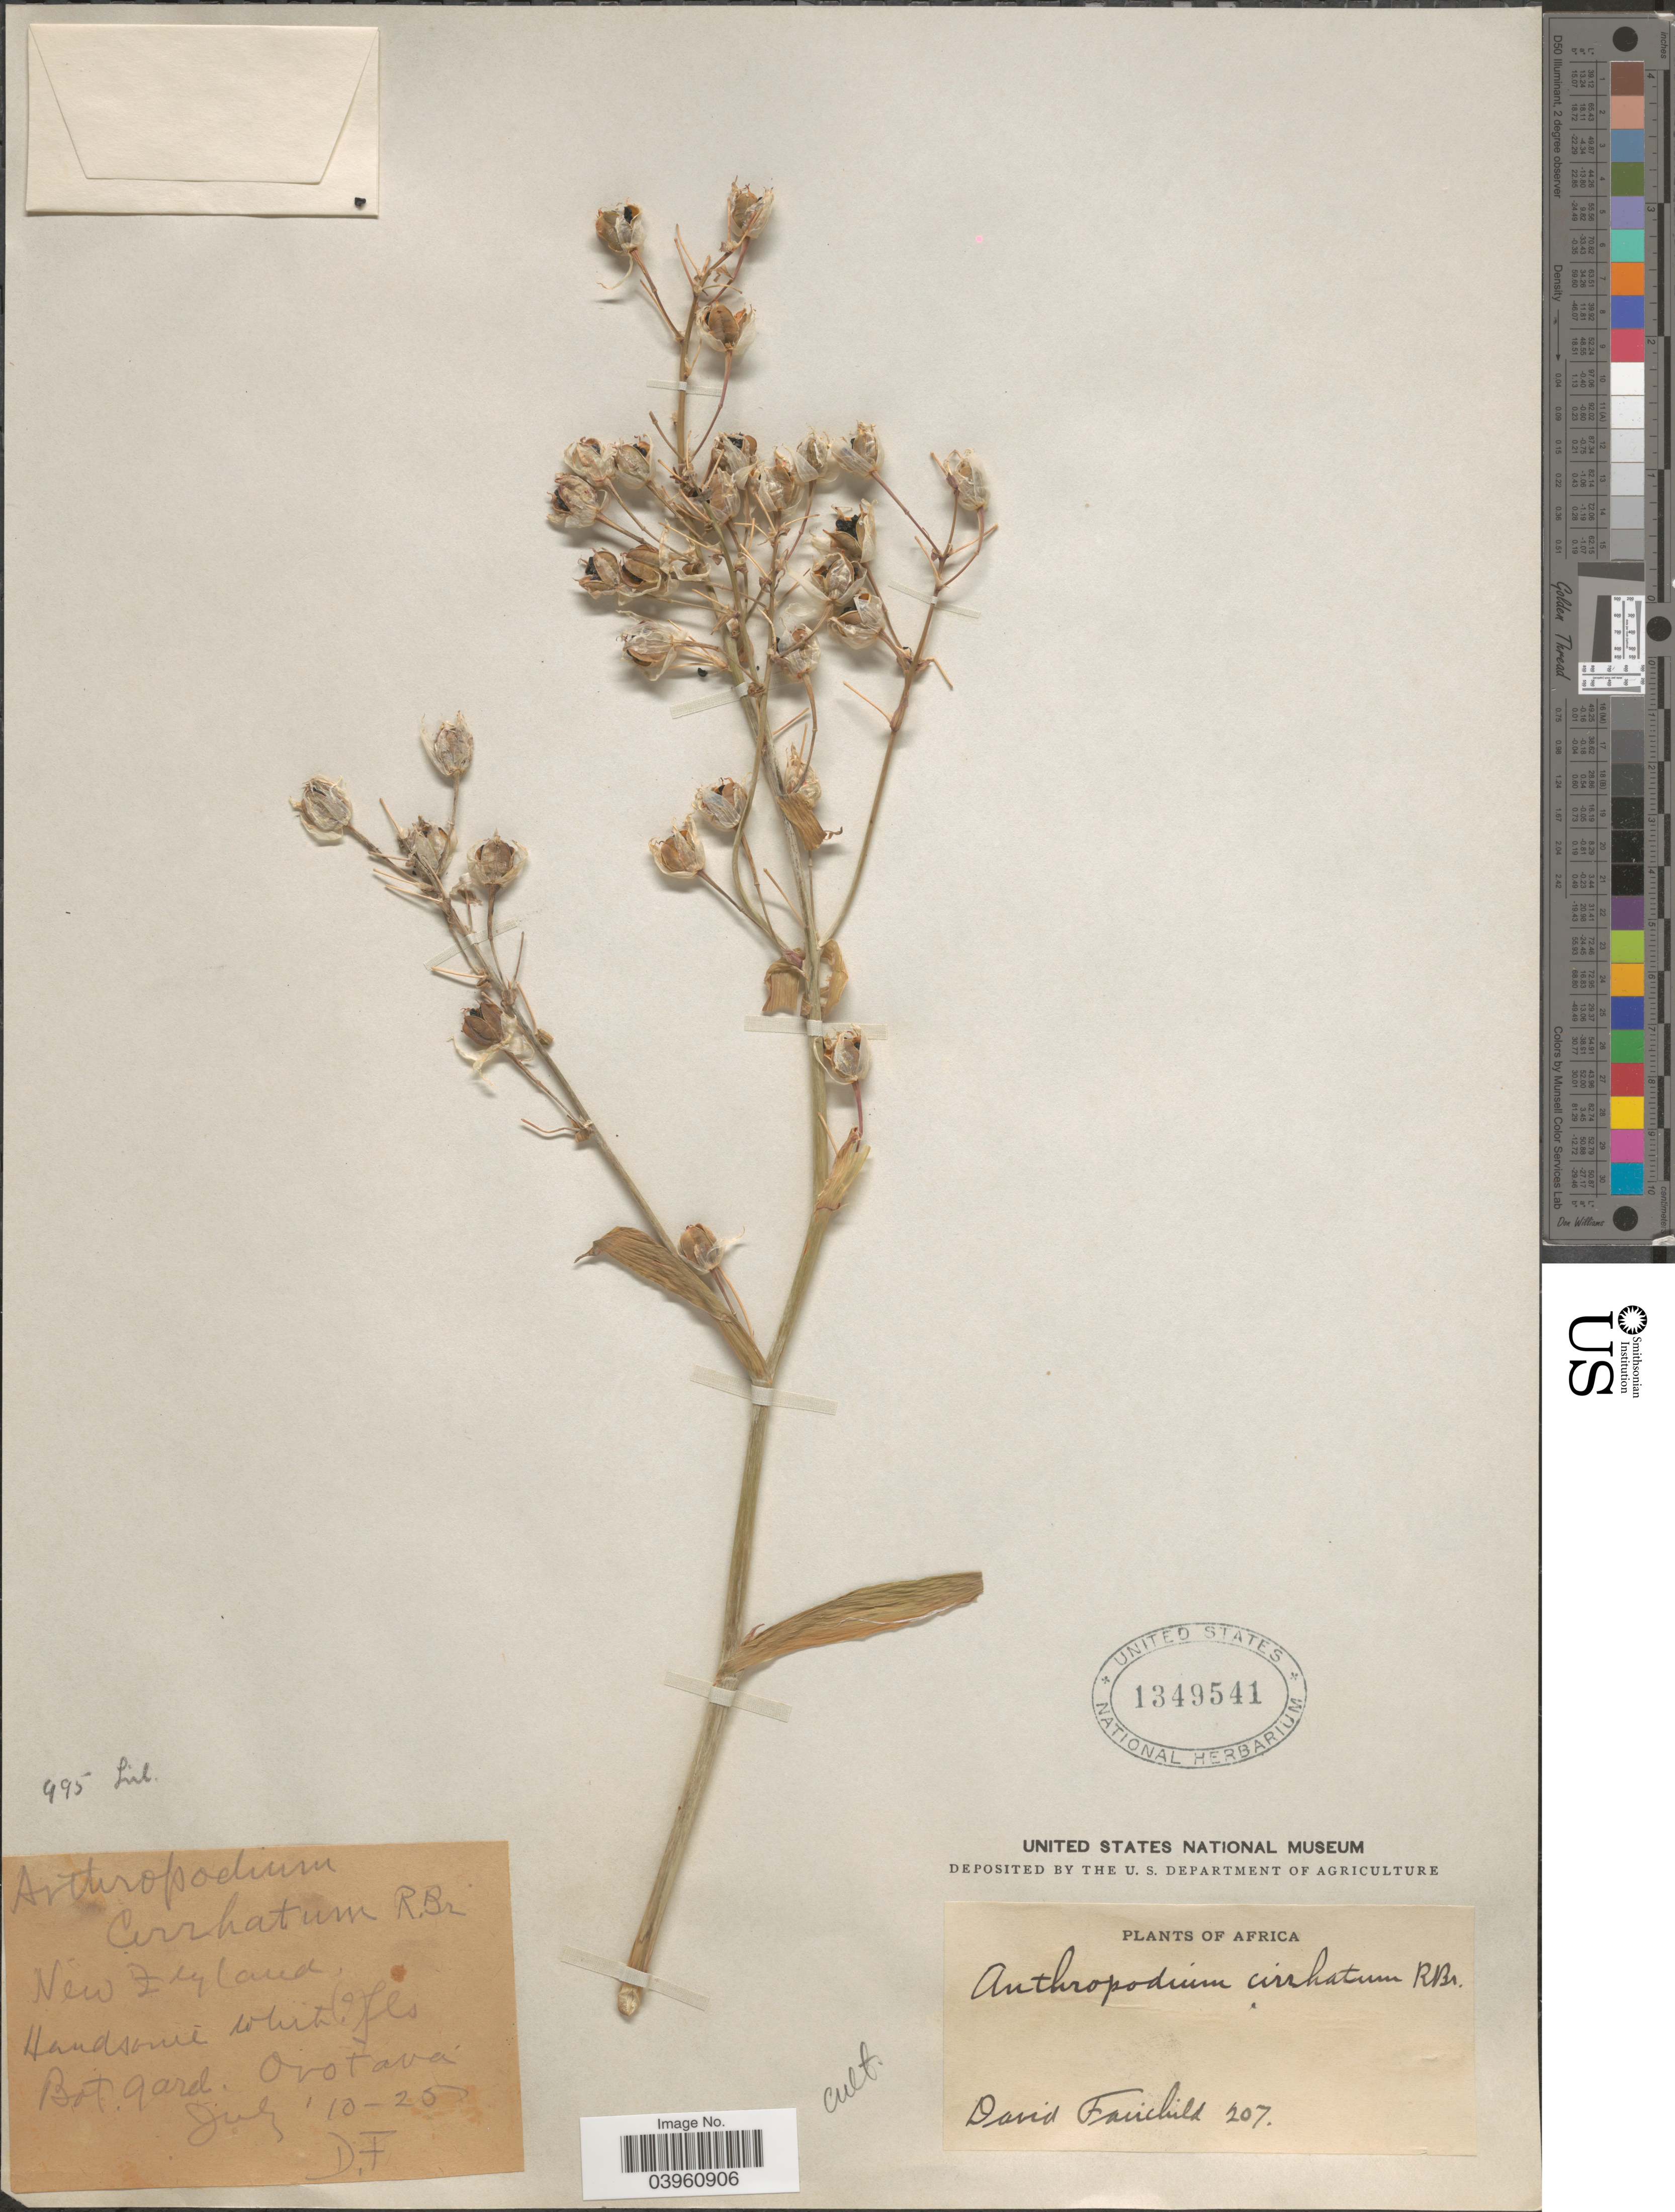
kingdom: Plantae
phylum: Tracheophyta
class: Liliopsida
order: Asparagales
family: Asparagaceae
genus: Arthropodium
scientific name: Arthropodium cirrhatum G. Benn., nom. inval., nom. nud.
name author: G. Benn.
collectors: D. Fairchild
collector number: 207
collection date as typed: Transcribed d/m/y: 10/7/25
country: New Zealand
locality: Bot. Gard. Ototara.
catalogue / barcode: US 1349541